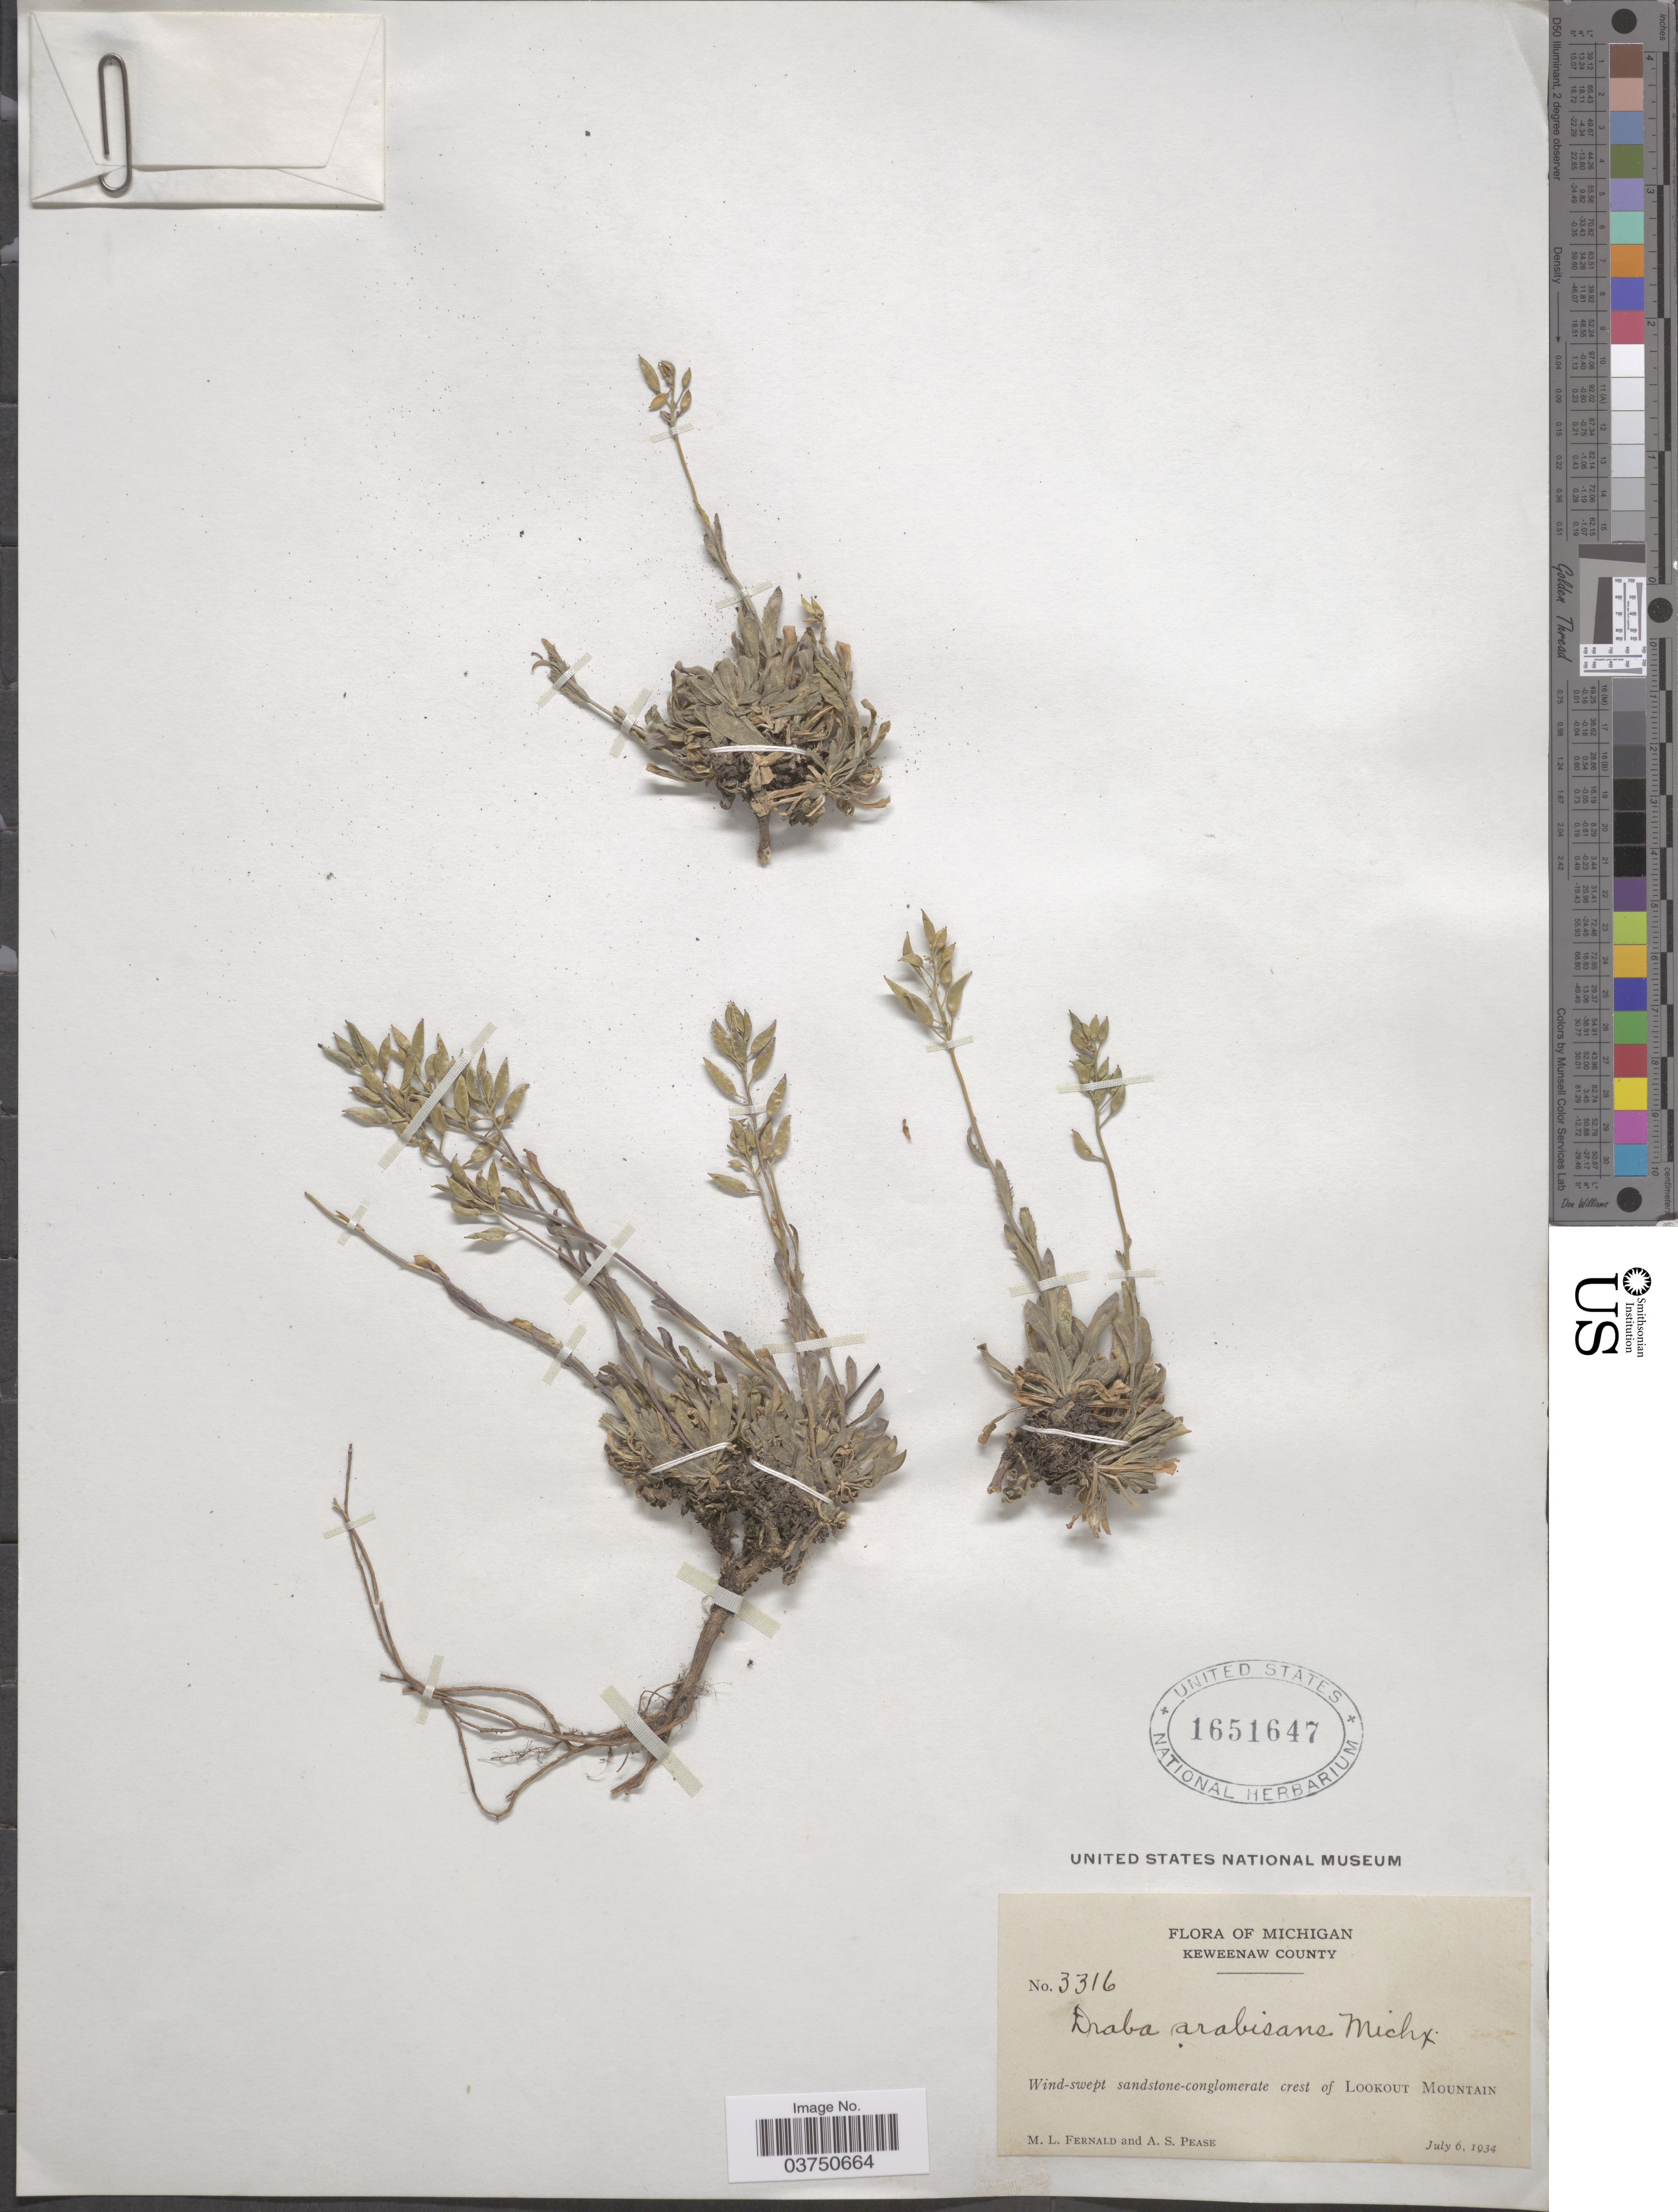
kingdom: Plantae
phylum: Tracheophyta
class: Magnoliopsida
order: Brassicales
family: Brassicaceae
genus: Draba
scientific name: Draba arabisans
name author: Michx.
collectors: M. L. Fernald & A. S. Pease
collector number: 3316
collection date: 1934-07-06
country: United States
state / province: Michigan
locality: Keweenaw County. Wind-swept sandstone-conglomerate crest of Lookout Mountain.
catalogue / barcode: US 1651647